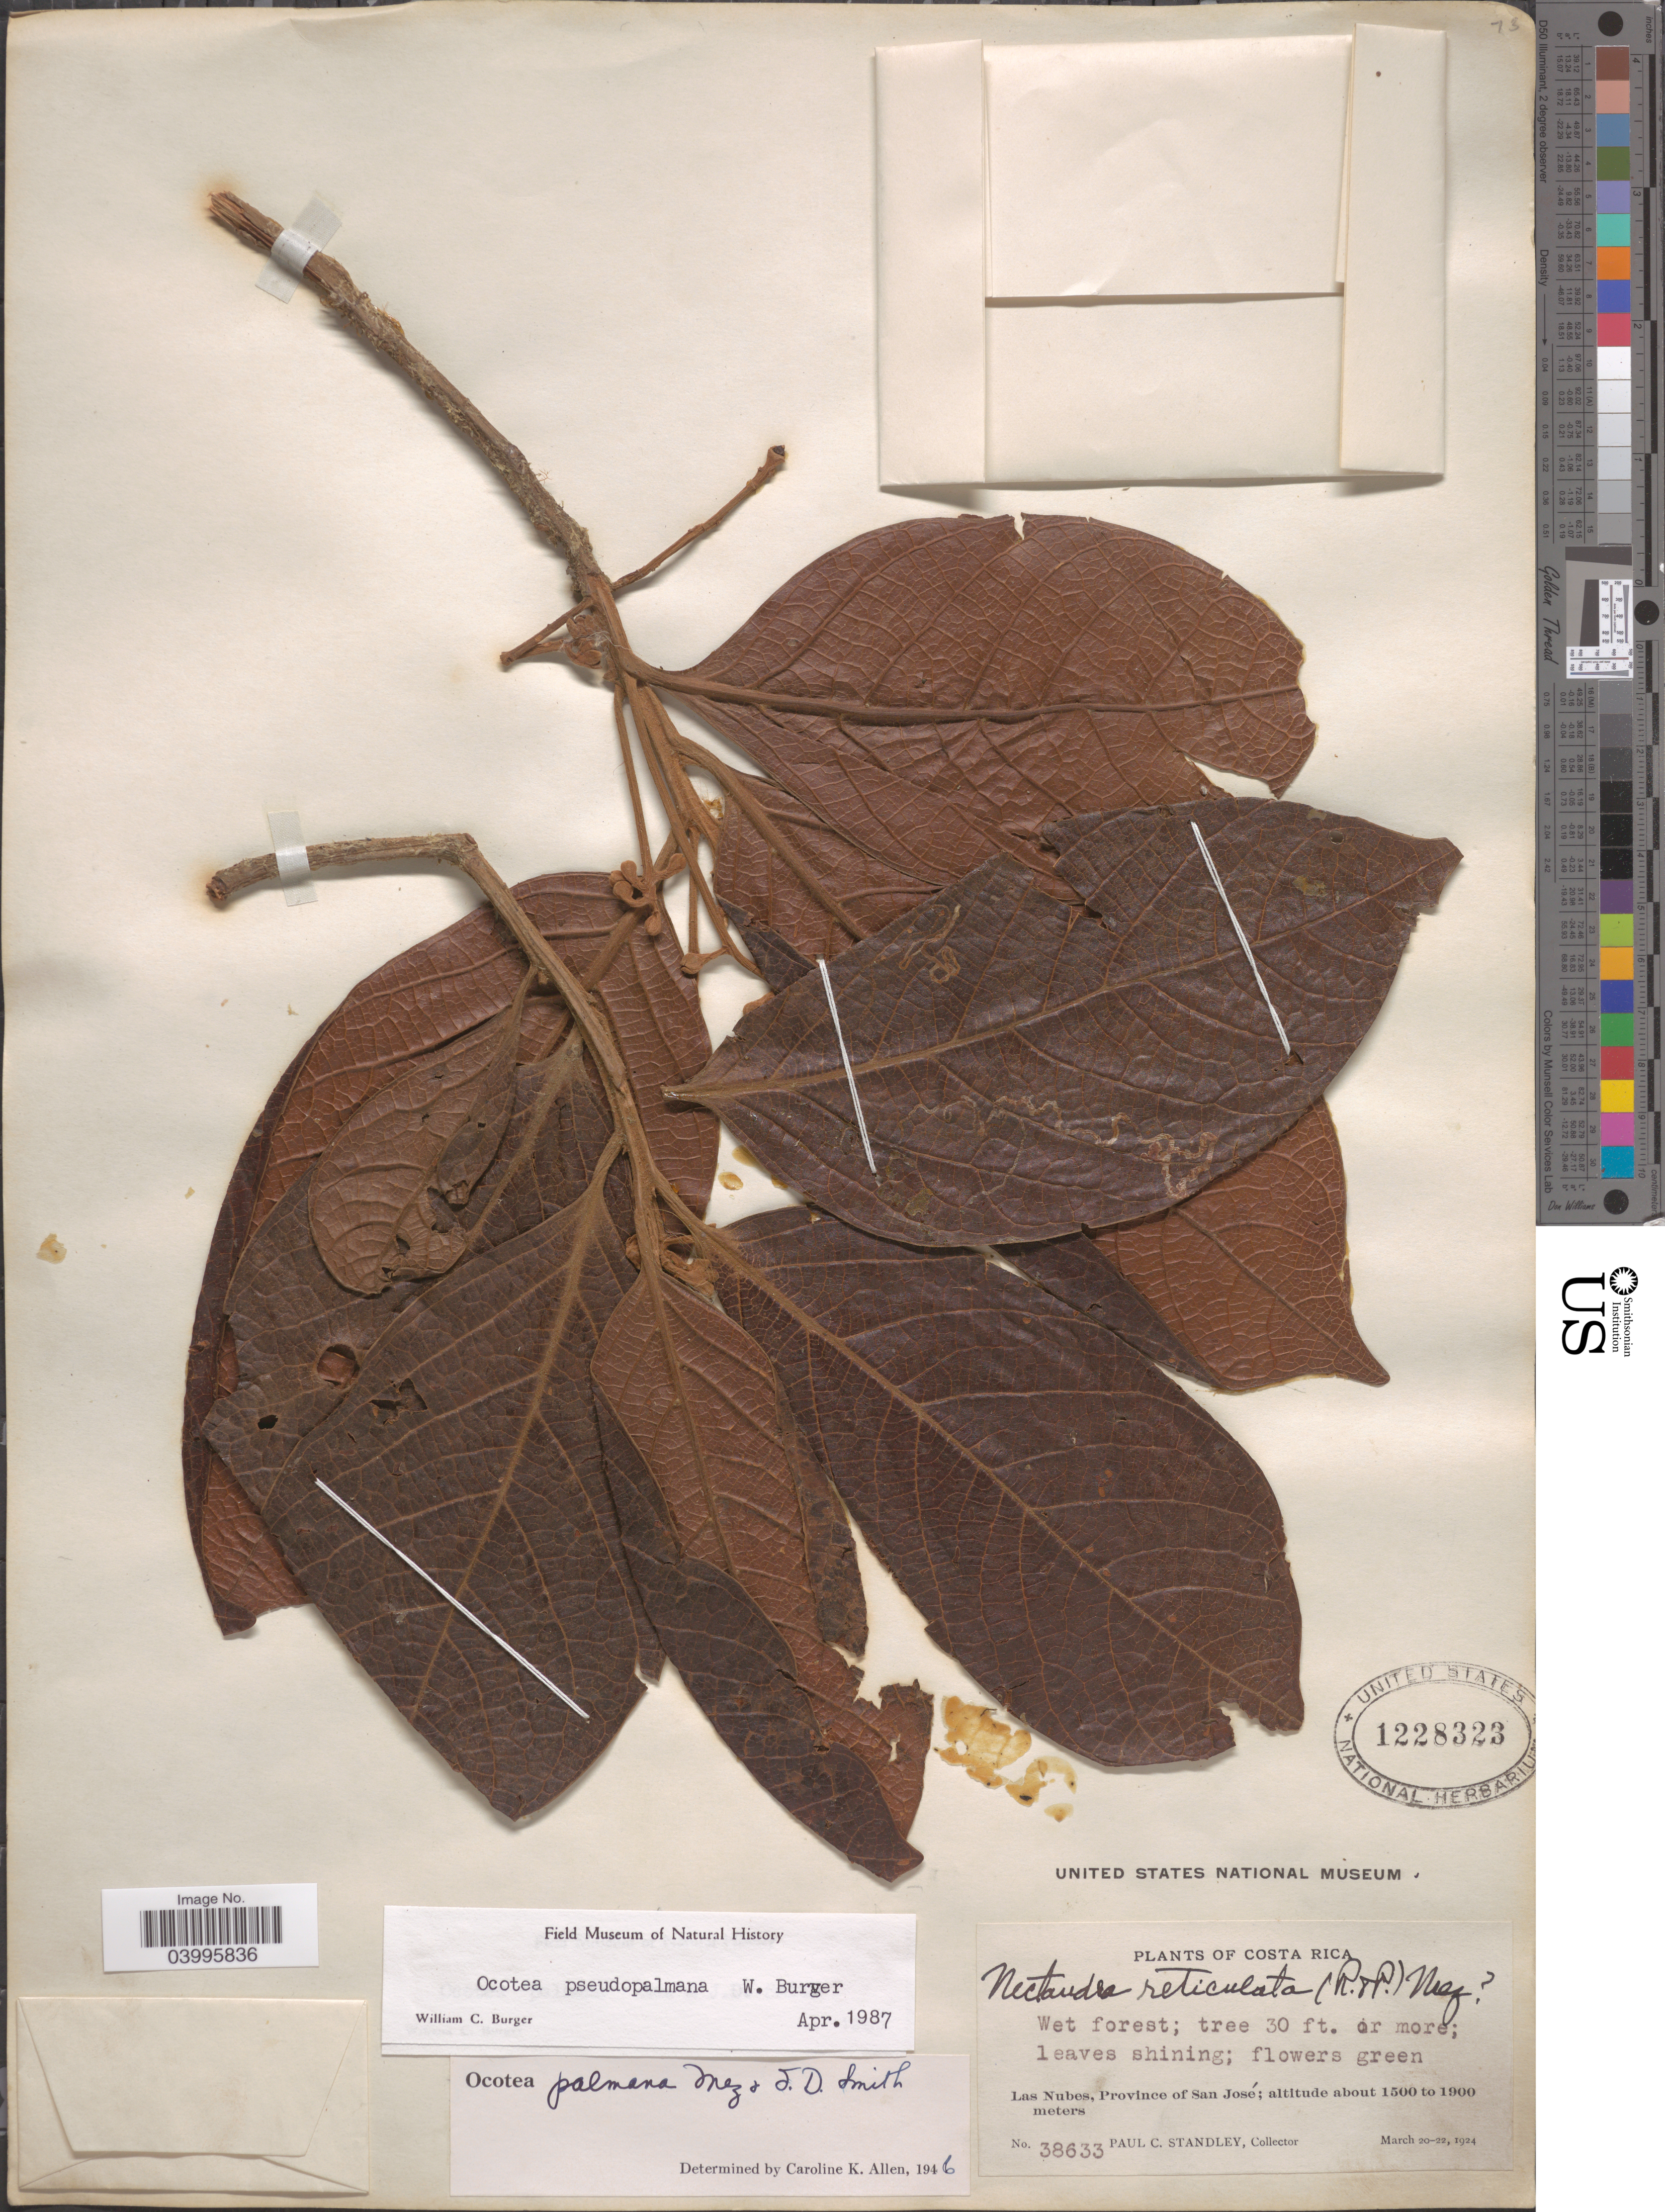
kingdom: Plantae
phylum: Tracheophyta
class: Magnoliopsida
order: Laurales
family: Lauraceae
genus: Ocotea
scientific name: Ocotea pseudopalmana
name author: W.C. Burger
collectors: P. C. Standley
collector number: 38633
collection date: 1924-03-20/1924-03-22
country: Costa Rica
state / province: San José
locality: Las Nubes.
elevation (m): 1500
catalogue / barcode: US 1228323